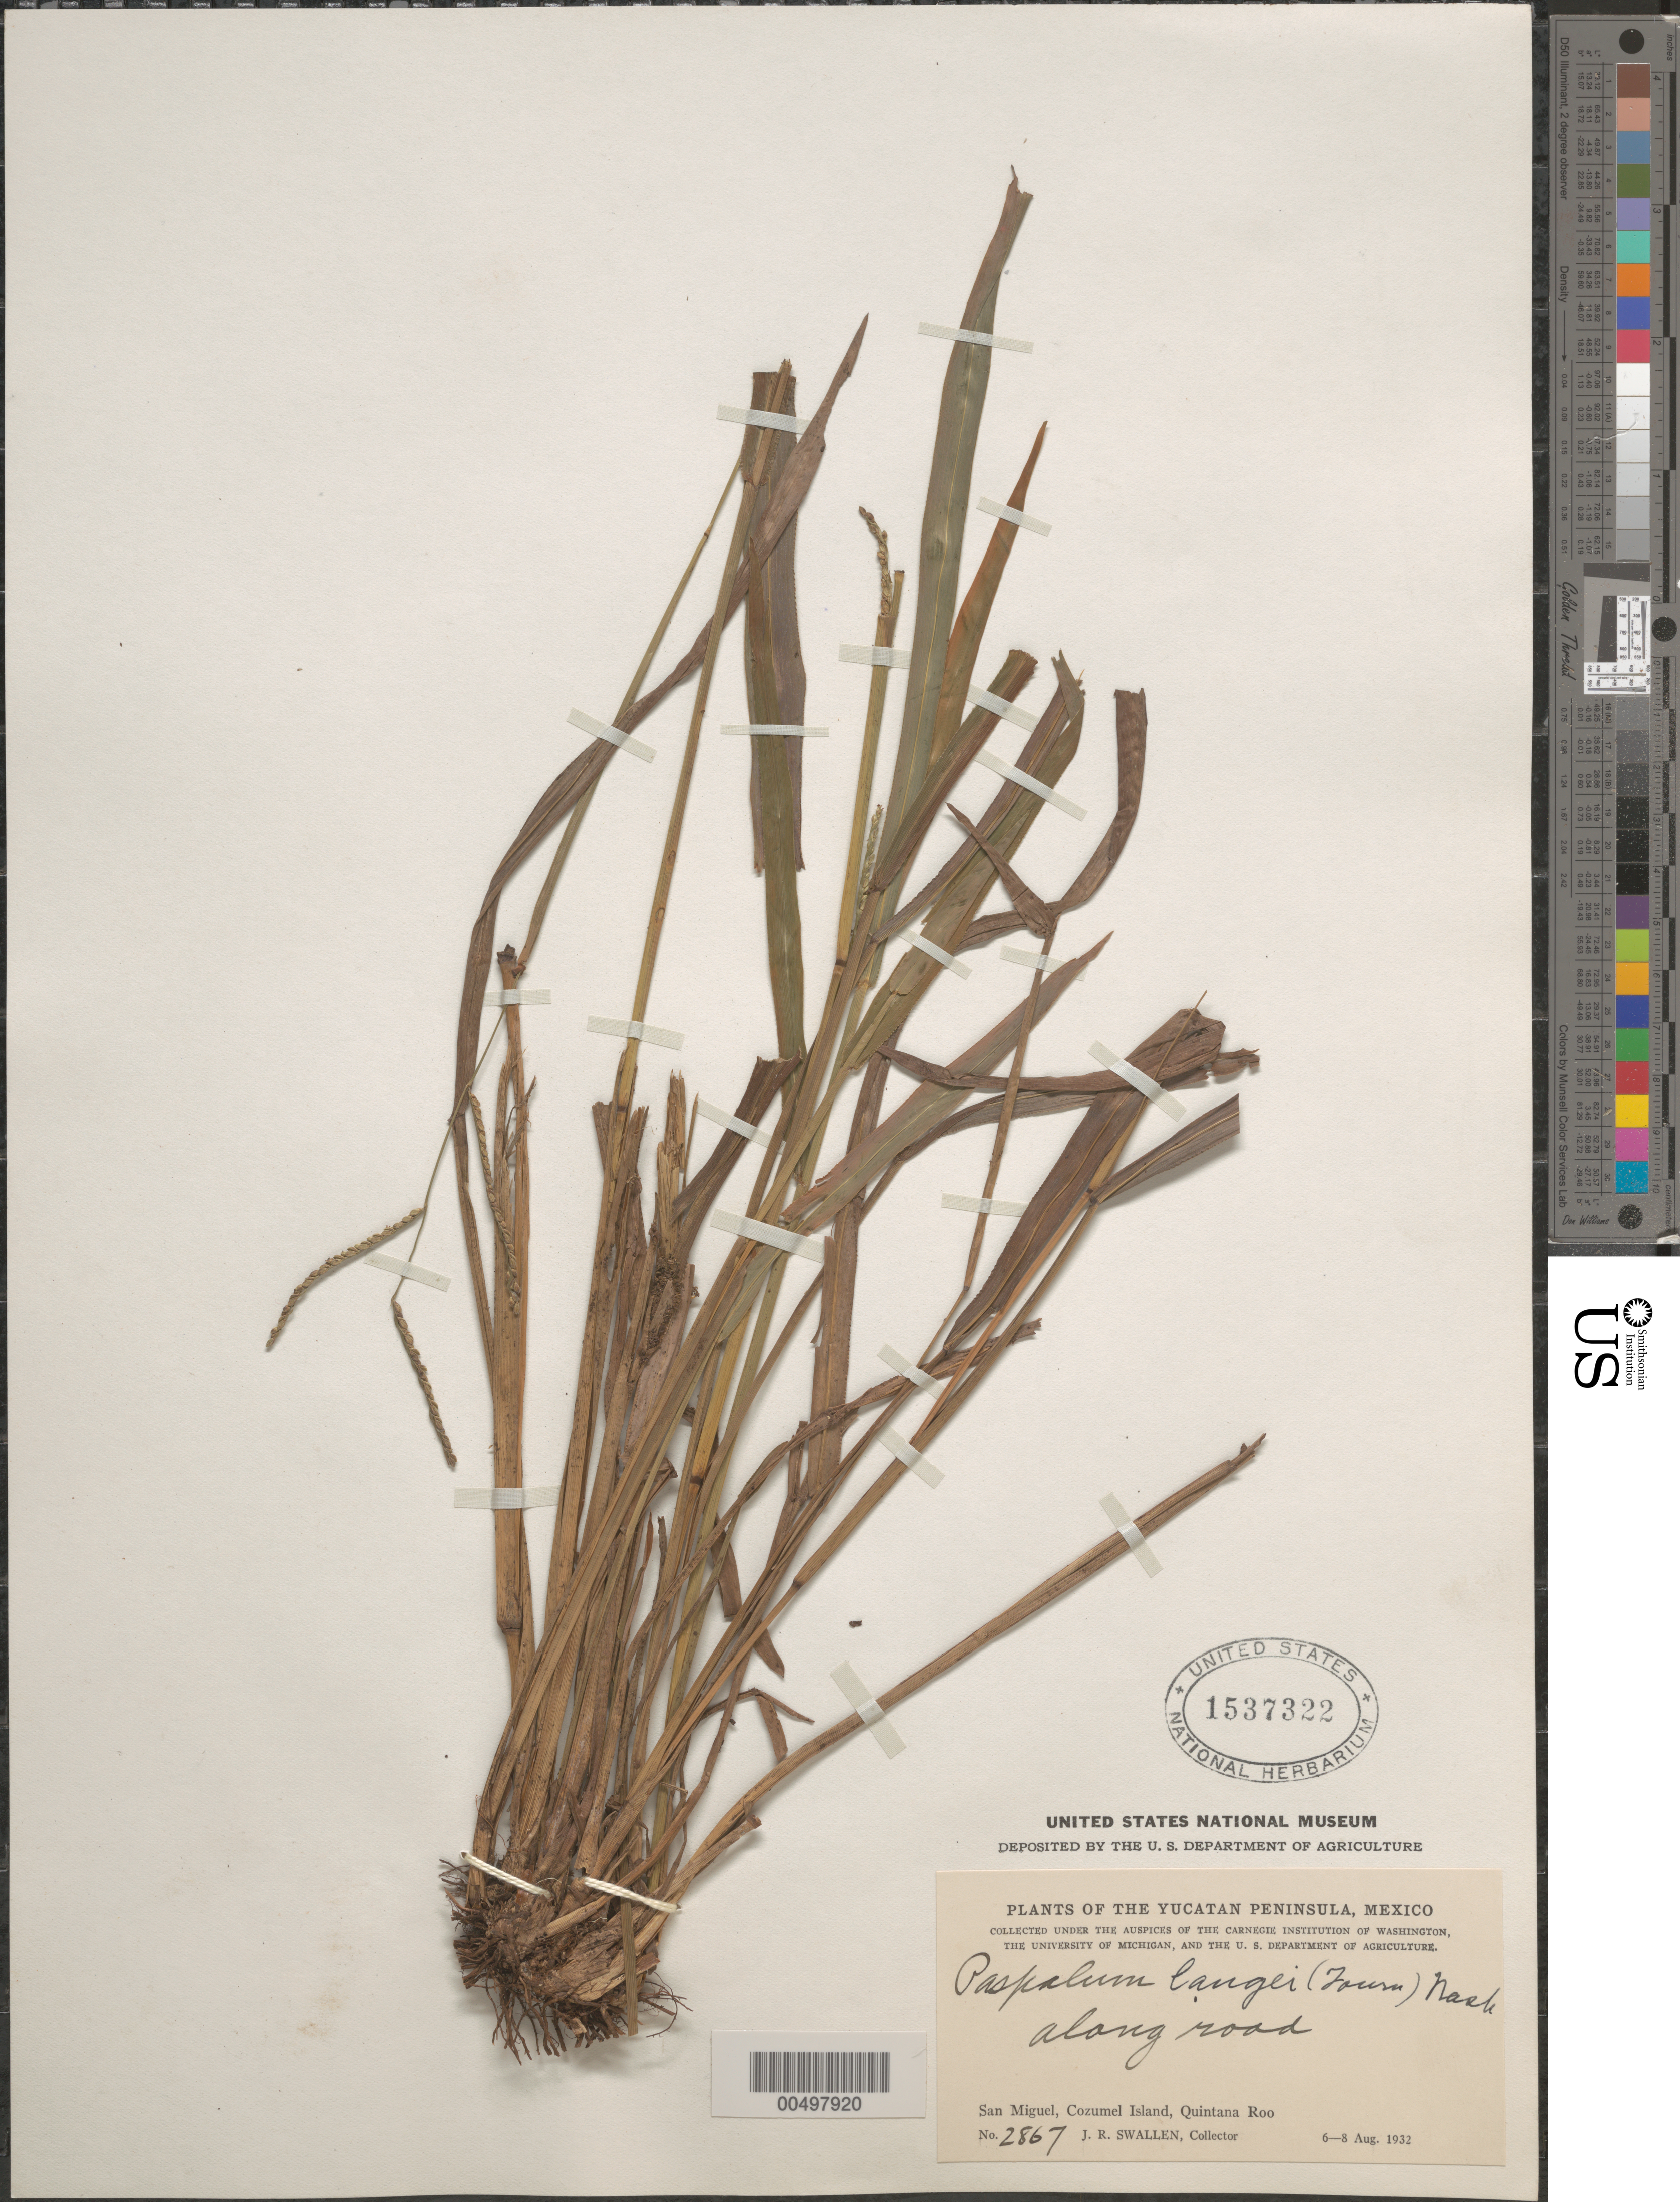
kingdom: Plantae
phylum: Tracheophyta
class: Liliopsida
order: Poales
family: Poaceae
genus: Paspalum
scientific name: Paspalum langei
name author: (E. Fourn.) Nash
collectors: J. R. Swallen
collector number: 2867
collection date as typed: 6 Aug 1932 to 8 Aug 1932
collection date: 1932-08-06/1932-08-08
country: Mexico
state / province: Quintana Roo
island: Cozumel Island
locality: Yucatan Peninsula, San Miguel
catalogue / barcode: US 1537322